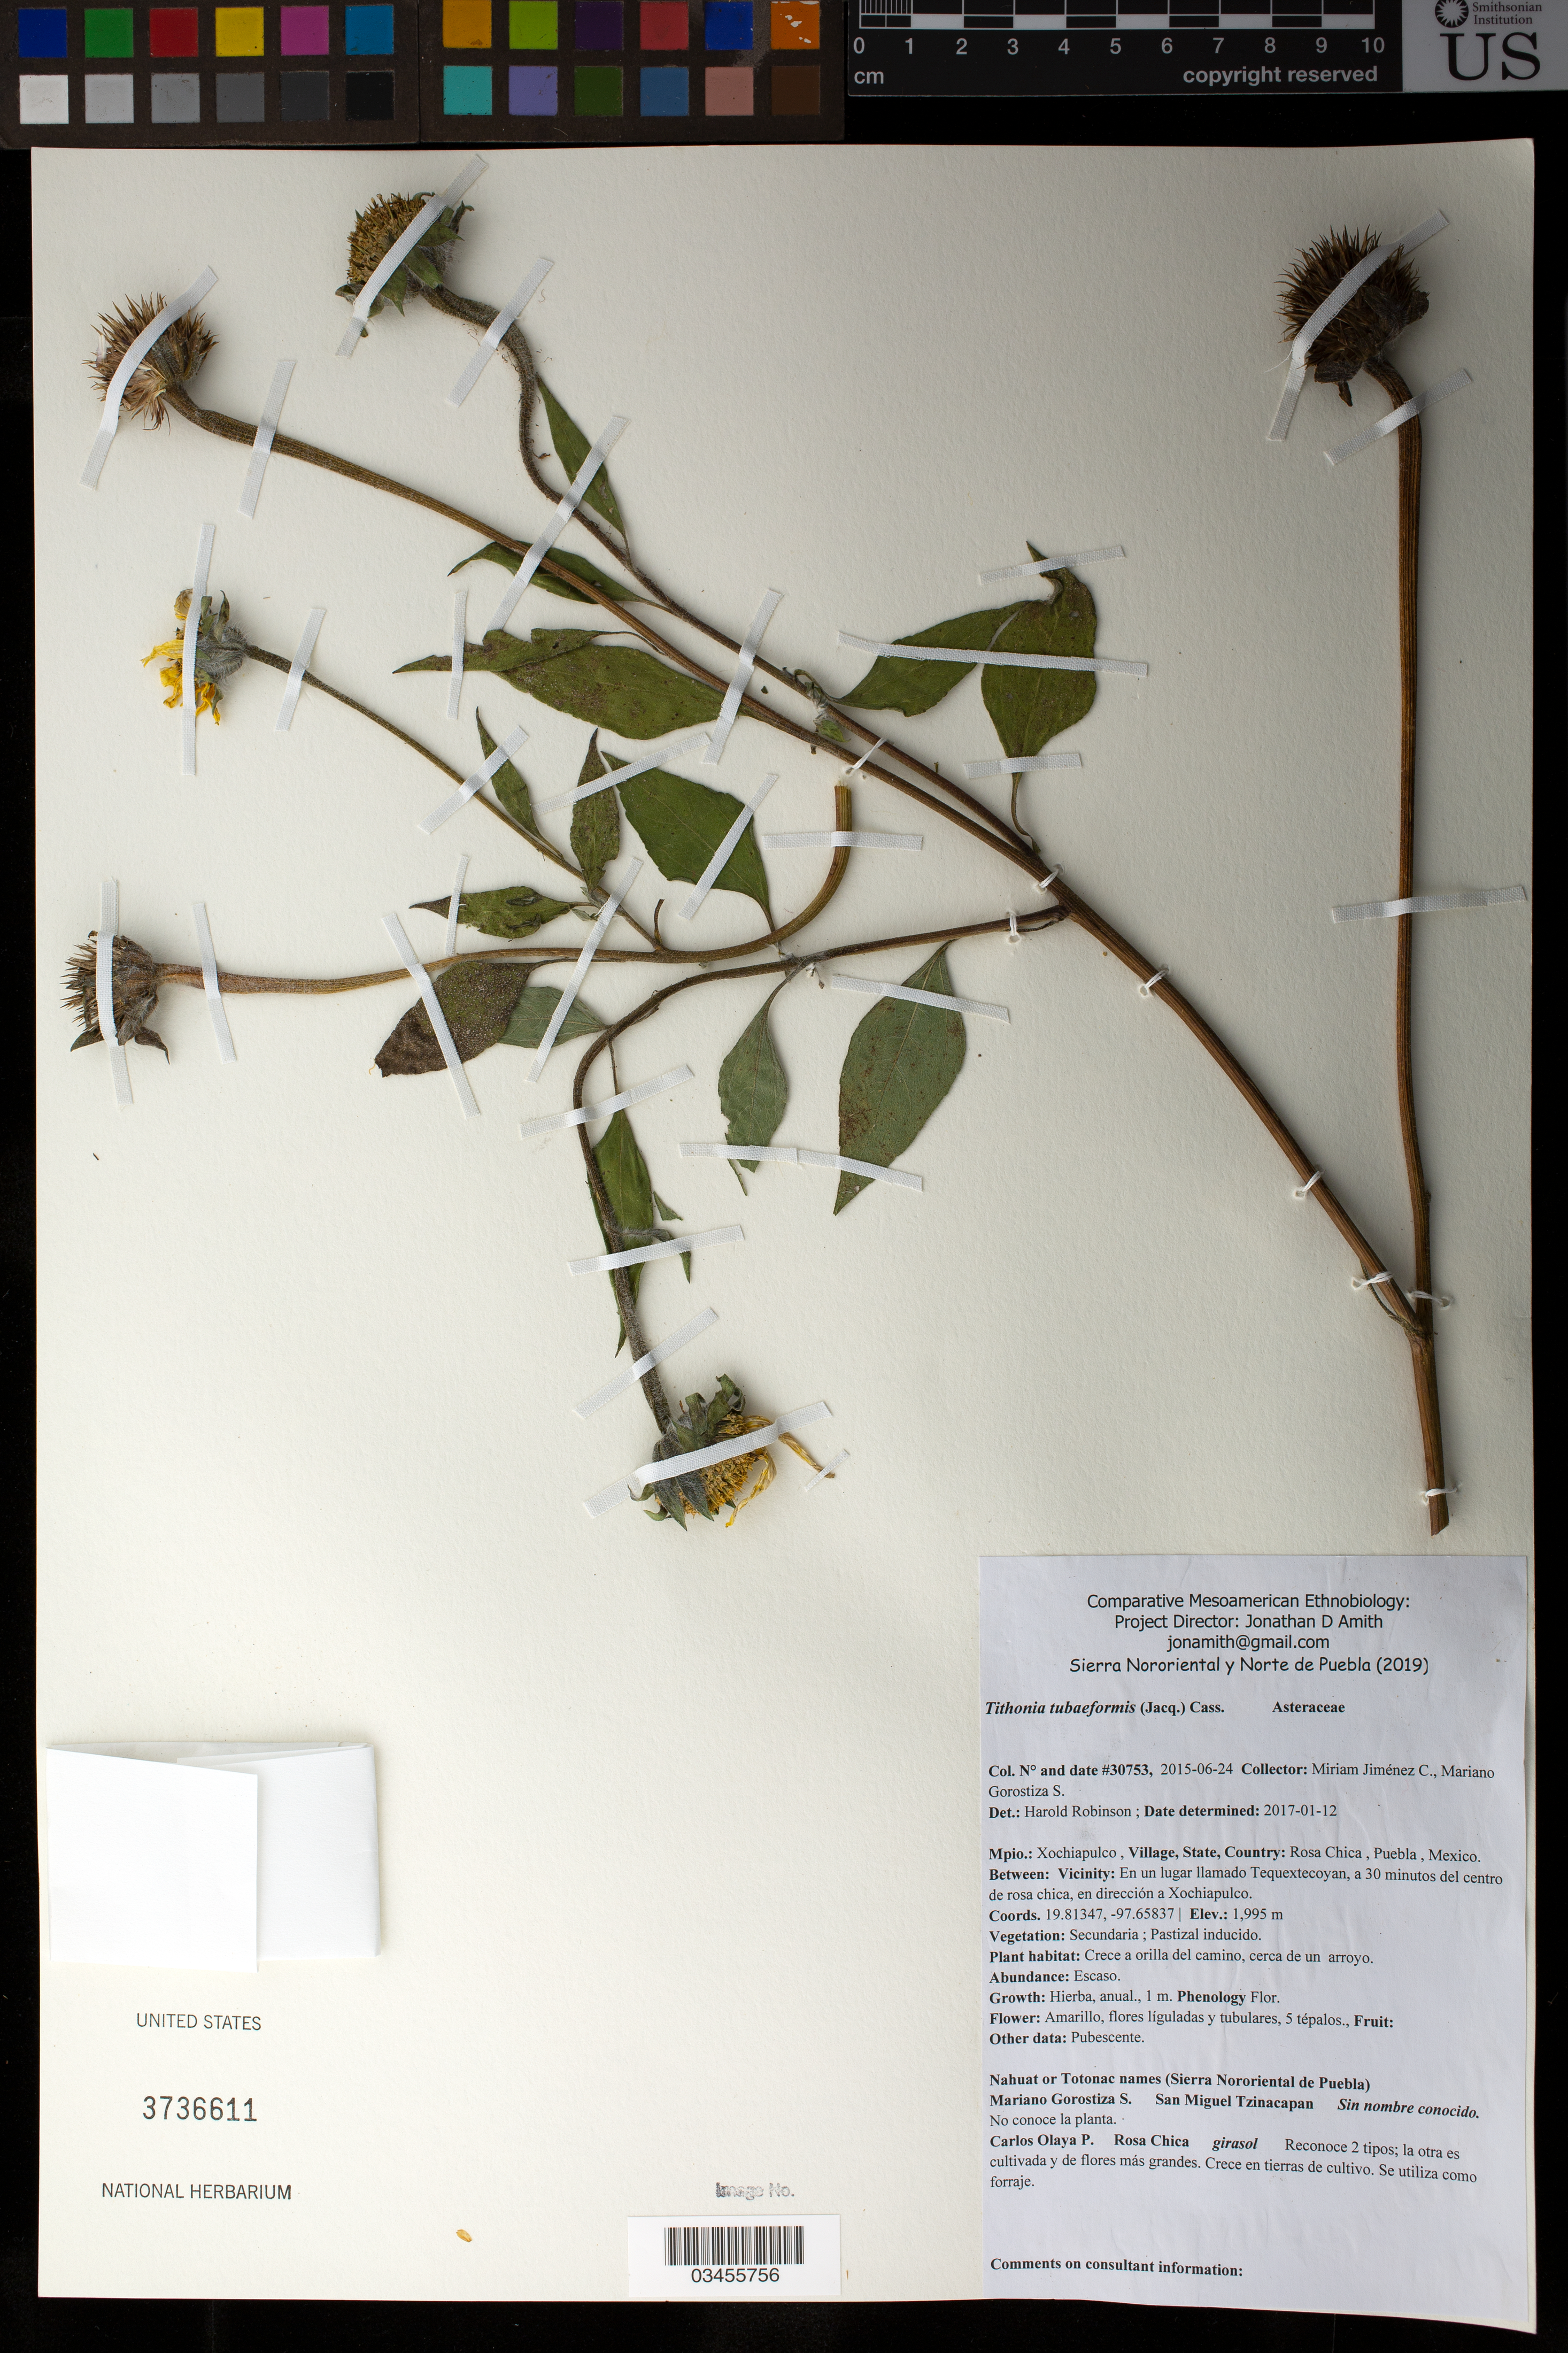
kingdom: Plantae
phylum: Tracheophyta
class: Magnoliopsida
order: Asterales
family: Asteraceae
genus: Tithonia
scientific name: Tithonia tubaeformis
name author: (Jacq.) Cass.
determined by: Robinson, Harold E., (US)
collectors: M. Jiménez Chimil & M. Gorostiza S.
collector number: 30753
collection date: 2015-06-24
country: México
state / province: Puebla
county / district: Xochiapulco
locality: PUEBLO: Rosa Chica; LOCALIDAD EXACTA: En Tequextecoyan, a 30 minutos del centro de rosa chica, en dirección a Xochiapulco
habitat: Pastizal inducido | Crece a orilla del camino, cerca de un arroyo.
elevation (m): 1995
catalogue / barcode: US 3736611